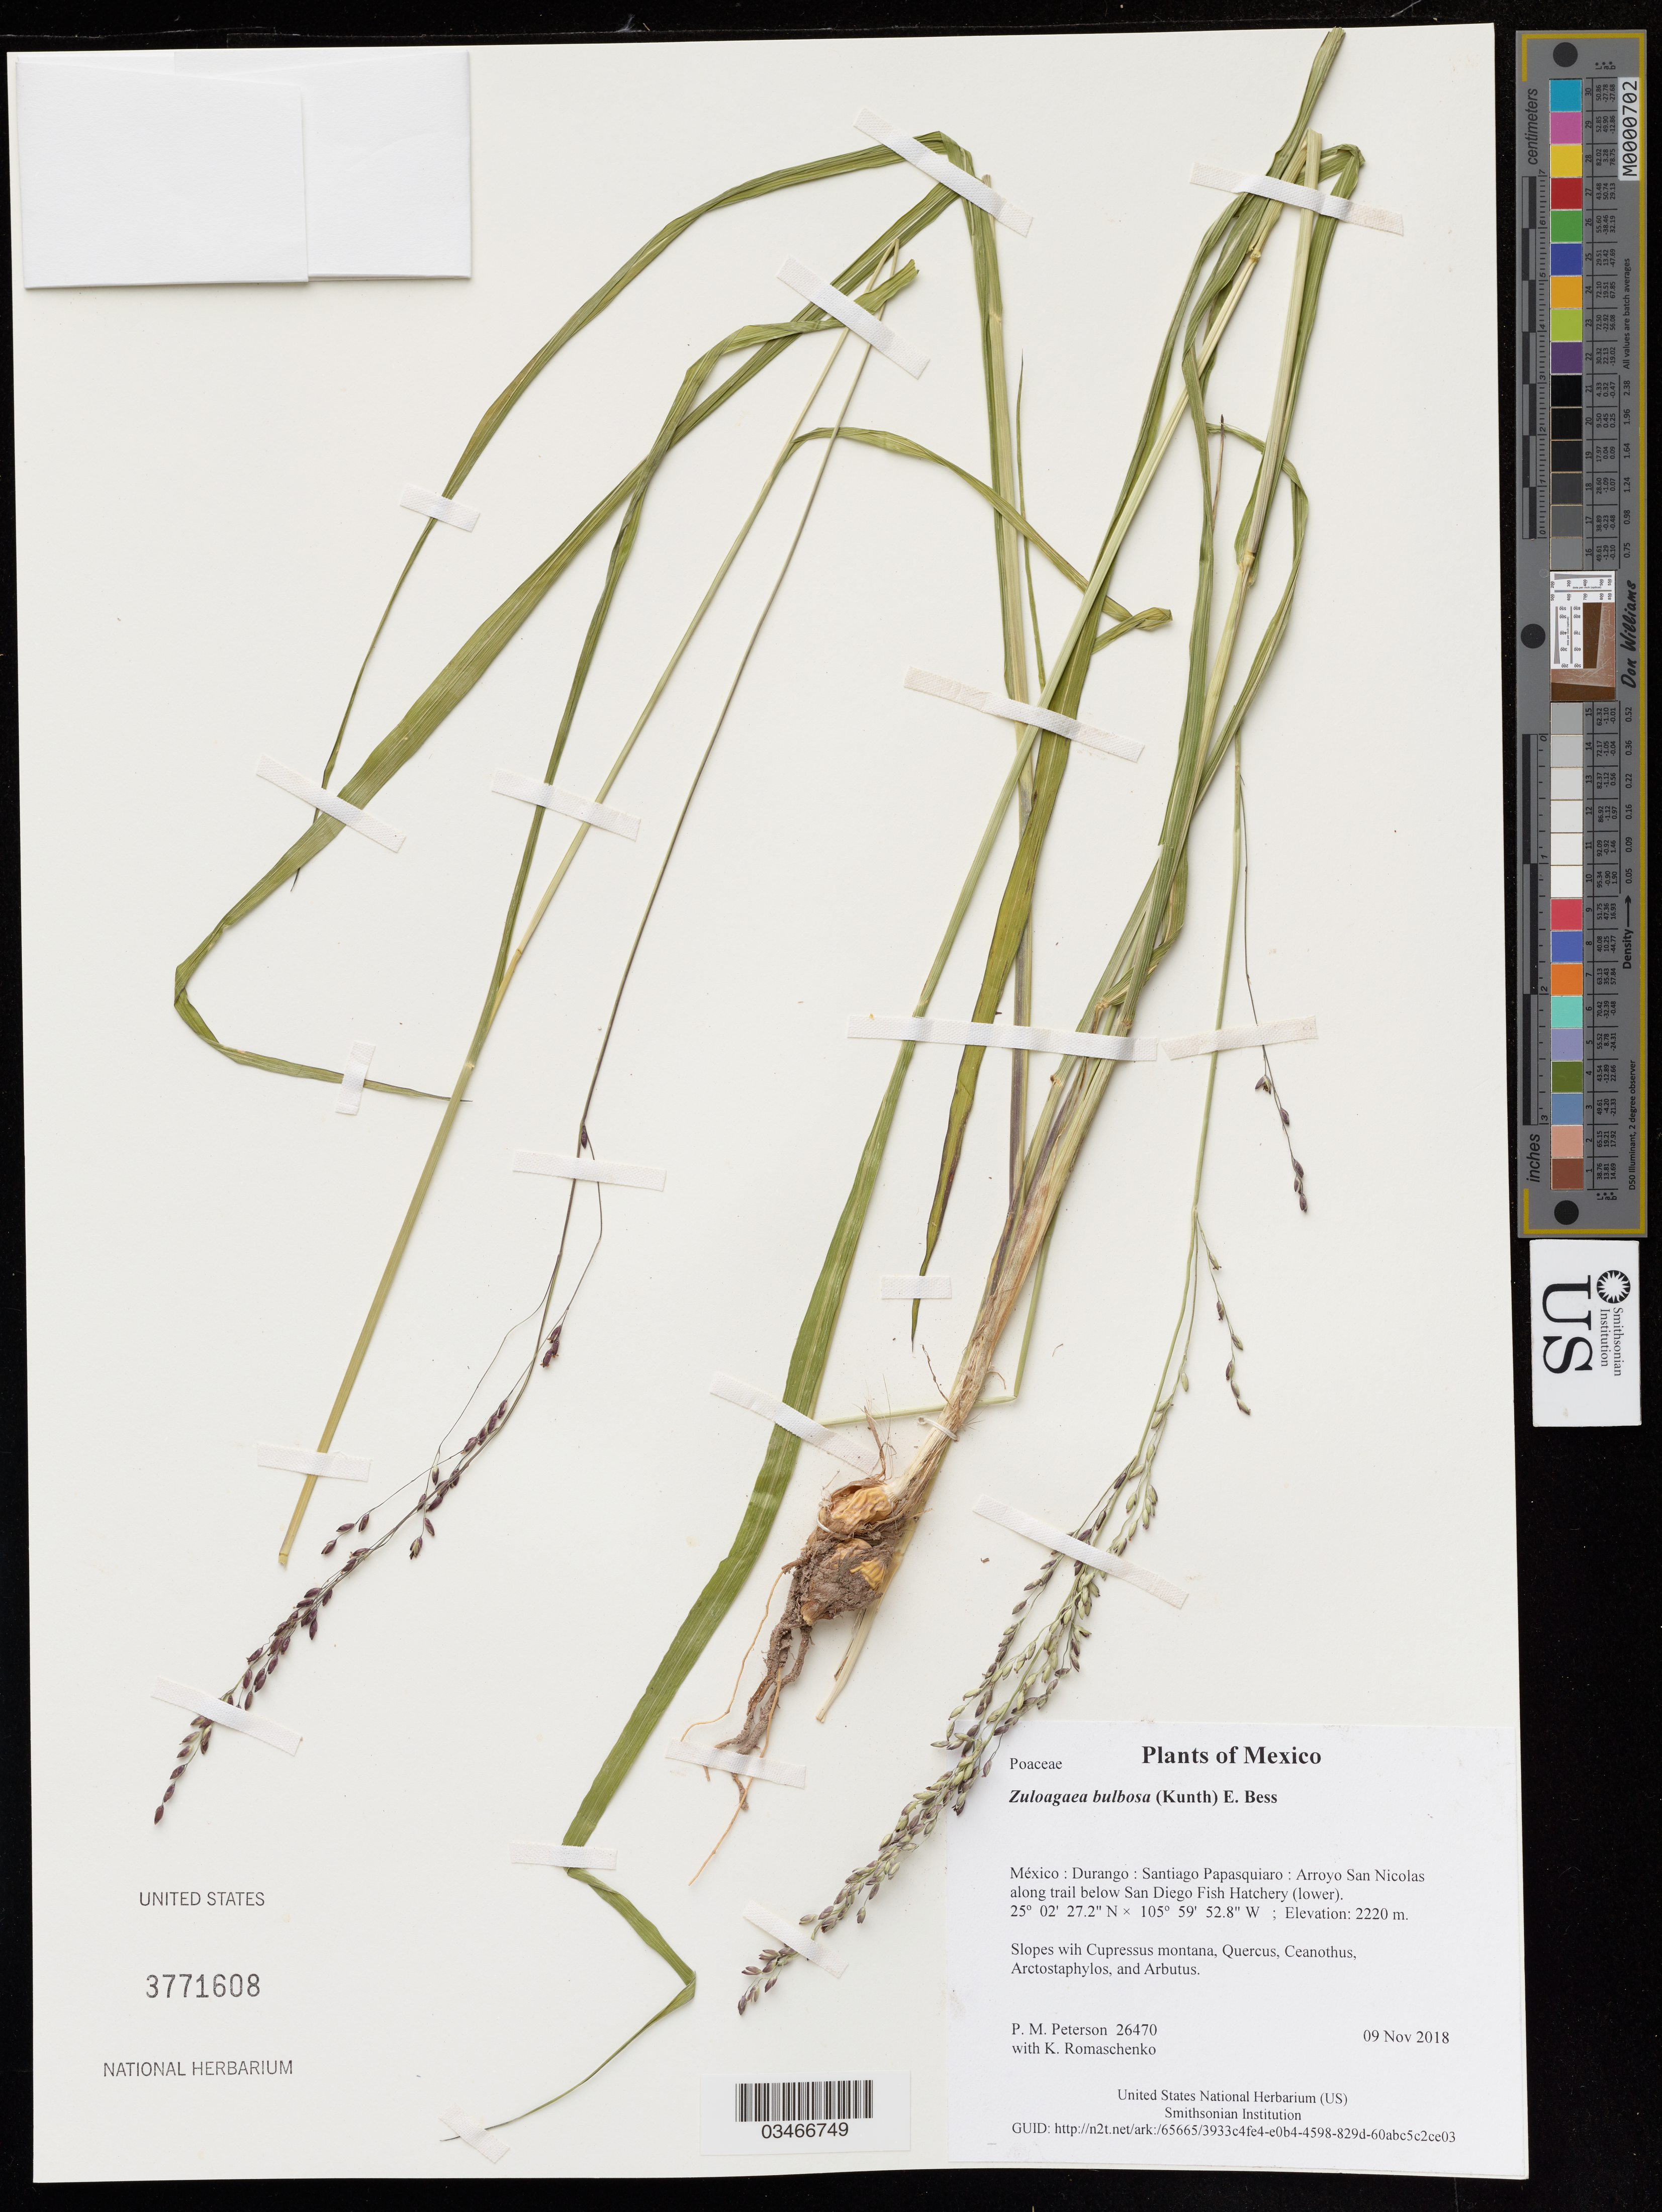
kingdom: Plantae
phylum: Tracheophyta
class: Liliopsida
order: Poales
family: Poaceae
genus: Zuloagaea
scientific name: Zuloagaea bulbosa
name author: (Kunth) E. Bess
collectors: P. M. Peterson & K. Romaschenko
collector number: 26470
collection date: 2018-11-09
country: México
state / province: Durango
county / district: Santiago Papasquiaro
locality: Arroyo San Nicolas along trail below San Diego Fish Hatchery (lower)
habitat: Slopes wih Cupressus montana, Quercus, Ceanothus, Arctostaphylos, and Arbutus.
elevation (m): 2220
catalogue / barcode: US 3771608